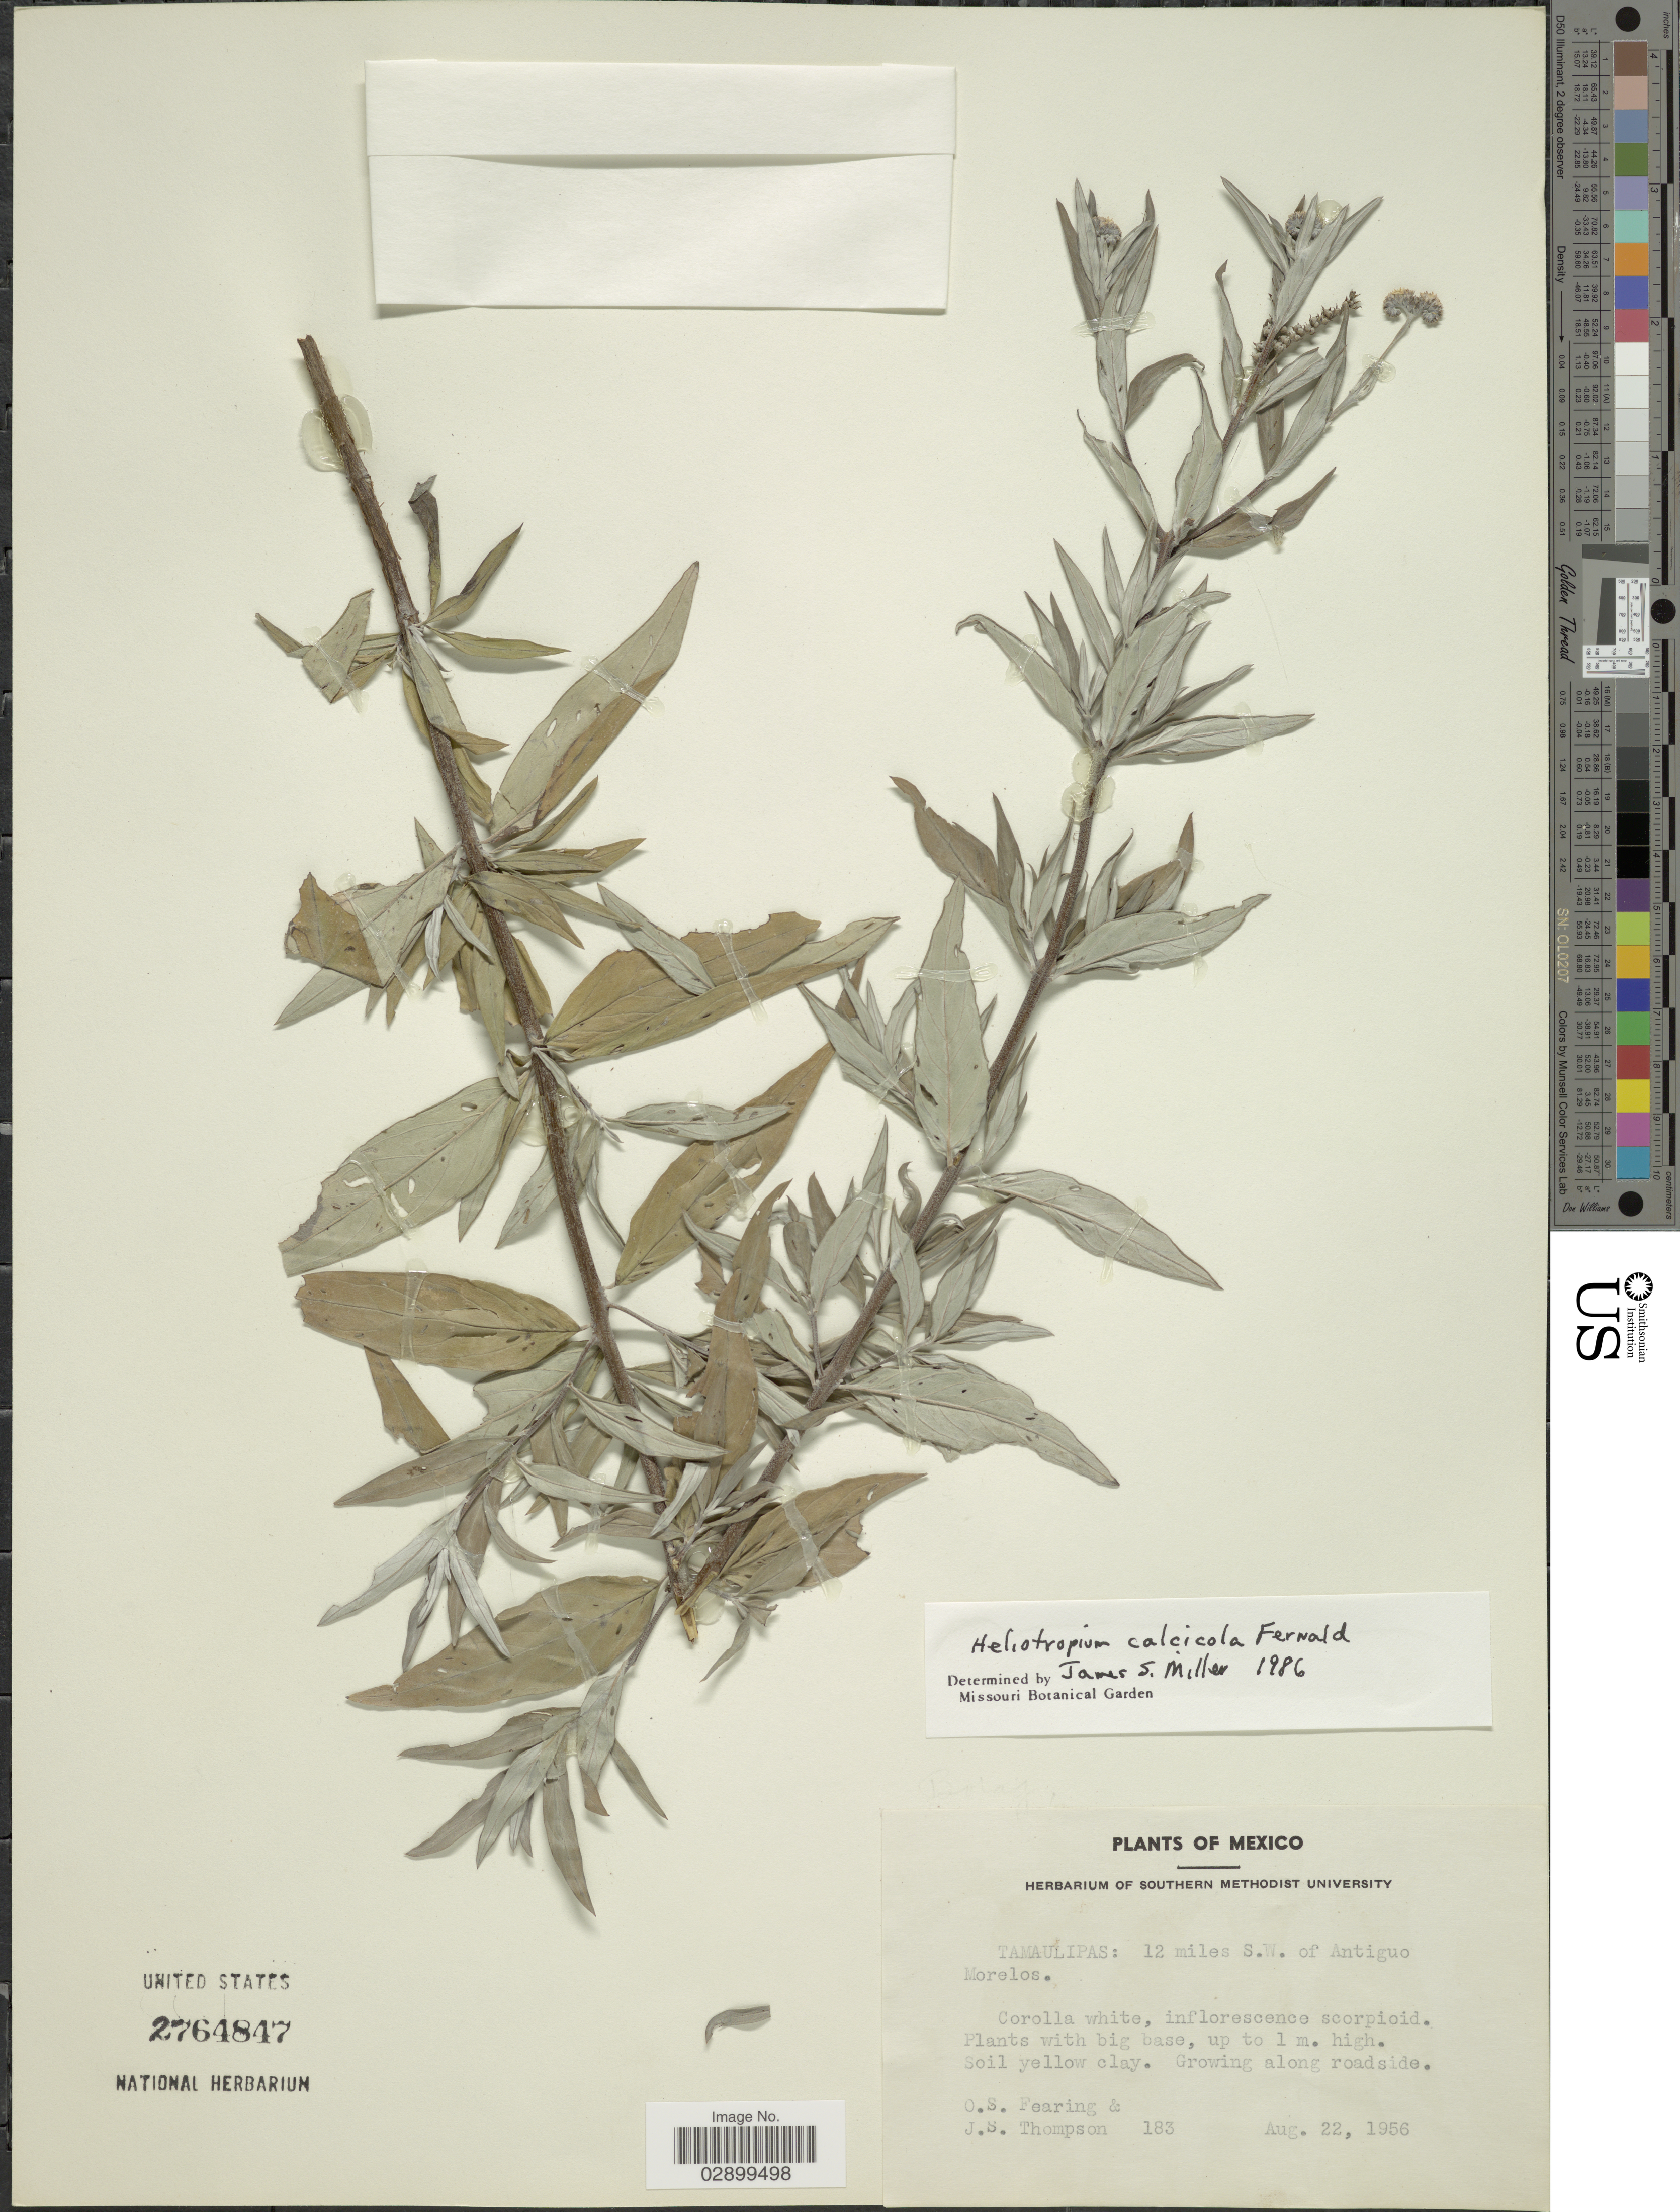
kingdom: Plantae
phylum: Tracheophyta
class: Magnoliopsida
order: Boraginales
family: Heliotropiaceae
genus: Heliotropium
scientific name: Heliotropium calcicola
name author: Fernald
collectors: O. S. Fearing & J. S. Thompson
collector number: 183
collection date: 1956-08-22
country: Mexico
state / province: Tamaulipas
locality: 12 miles S.W. of Antiguo Morelos.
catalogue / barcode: US 2764847